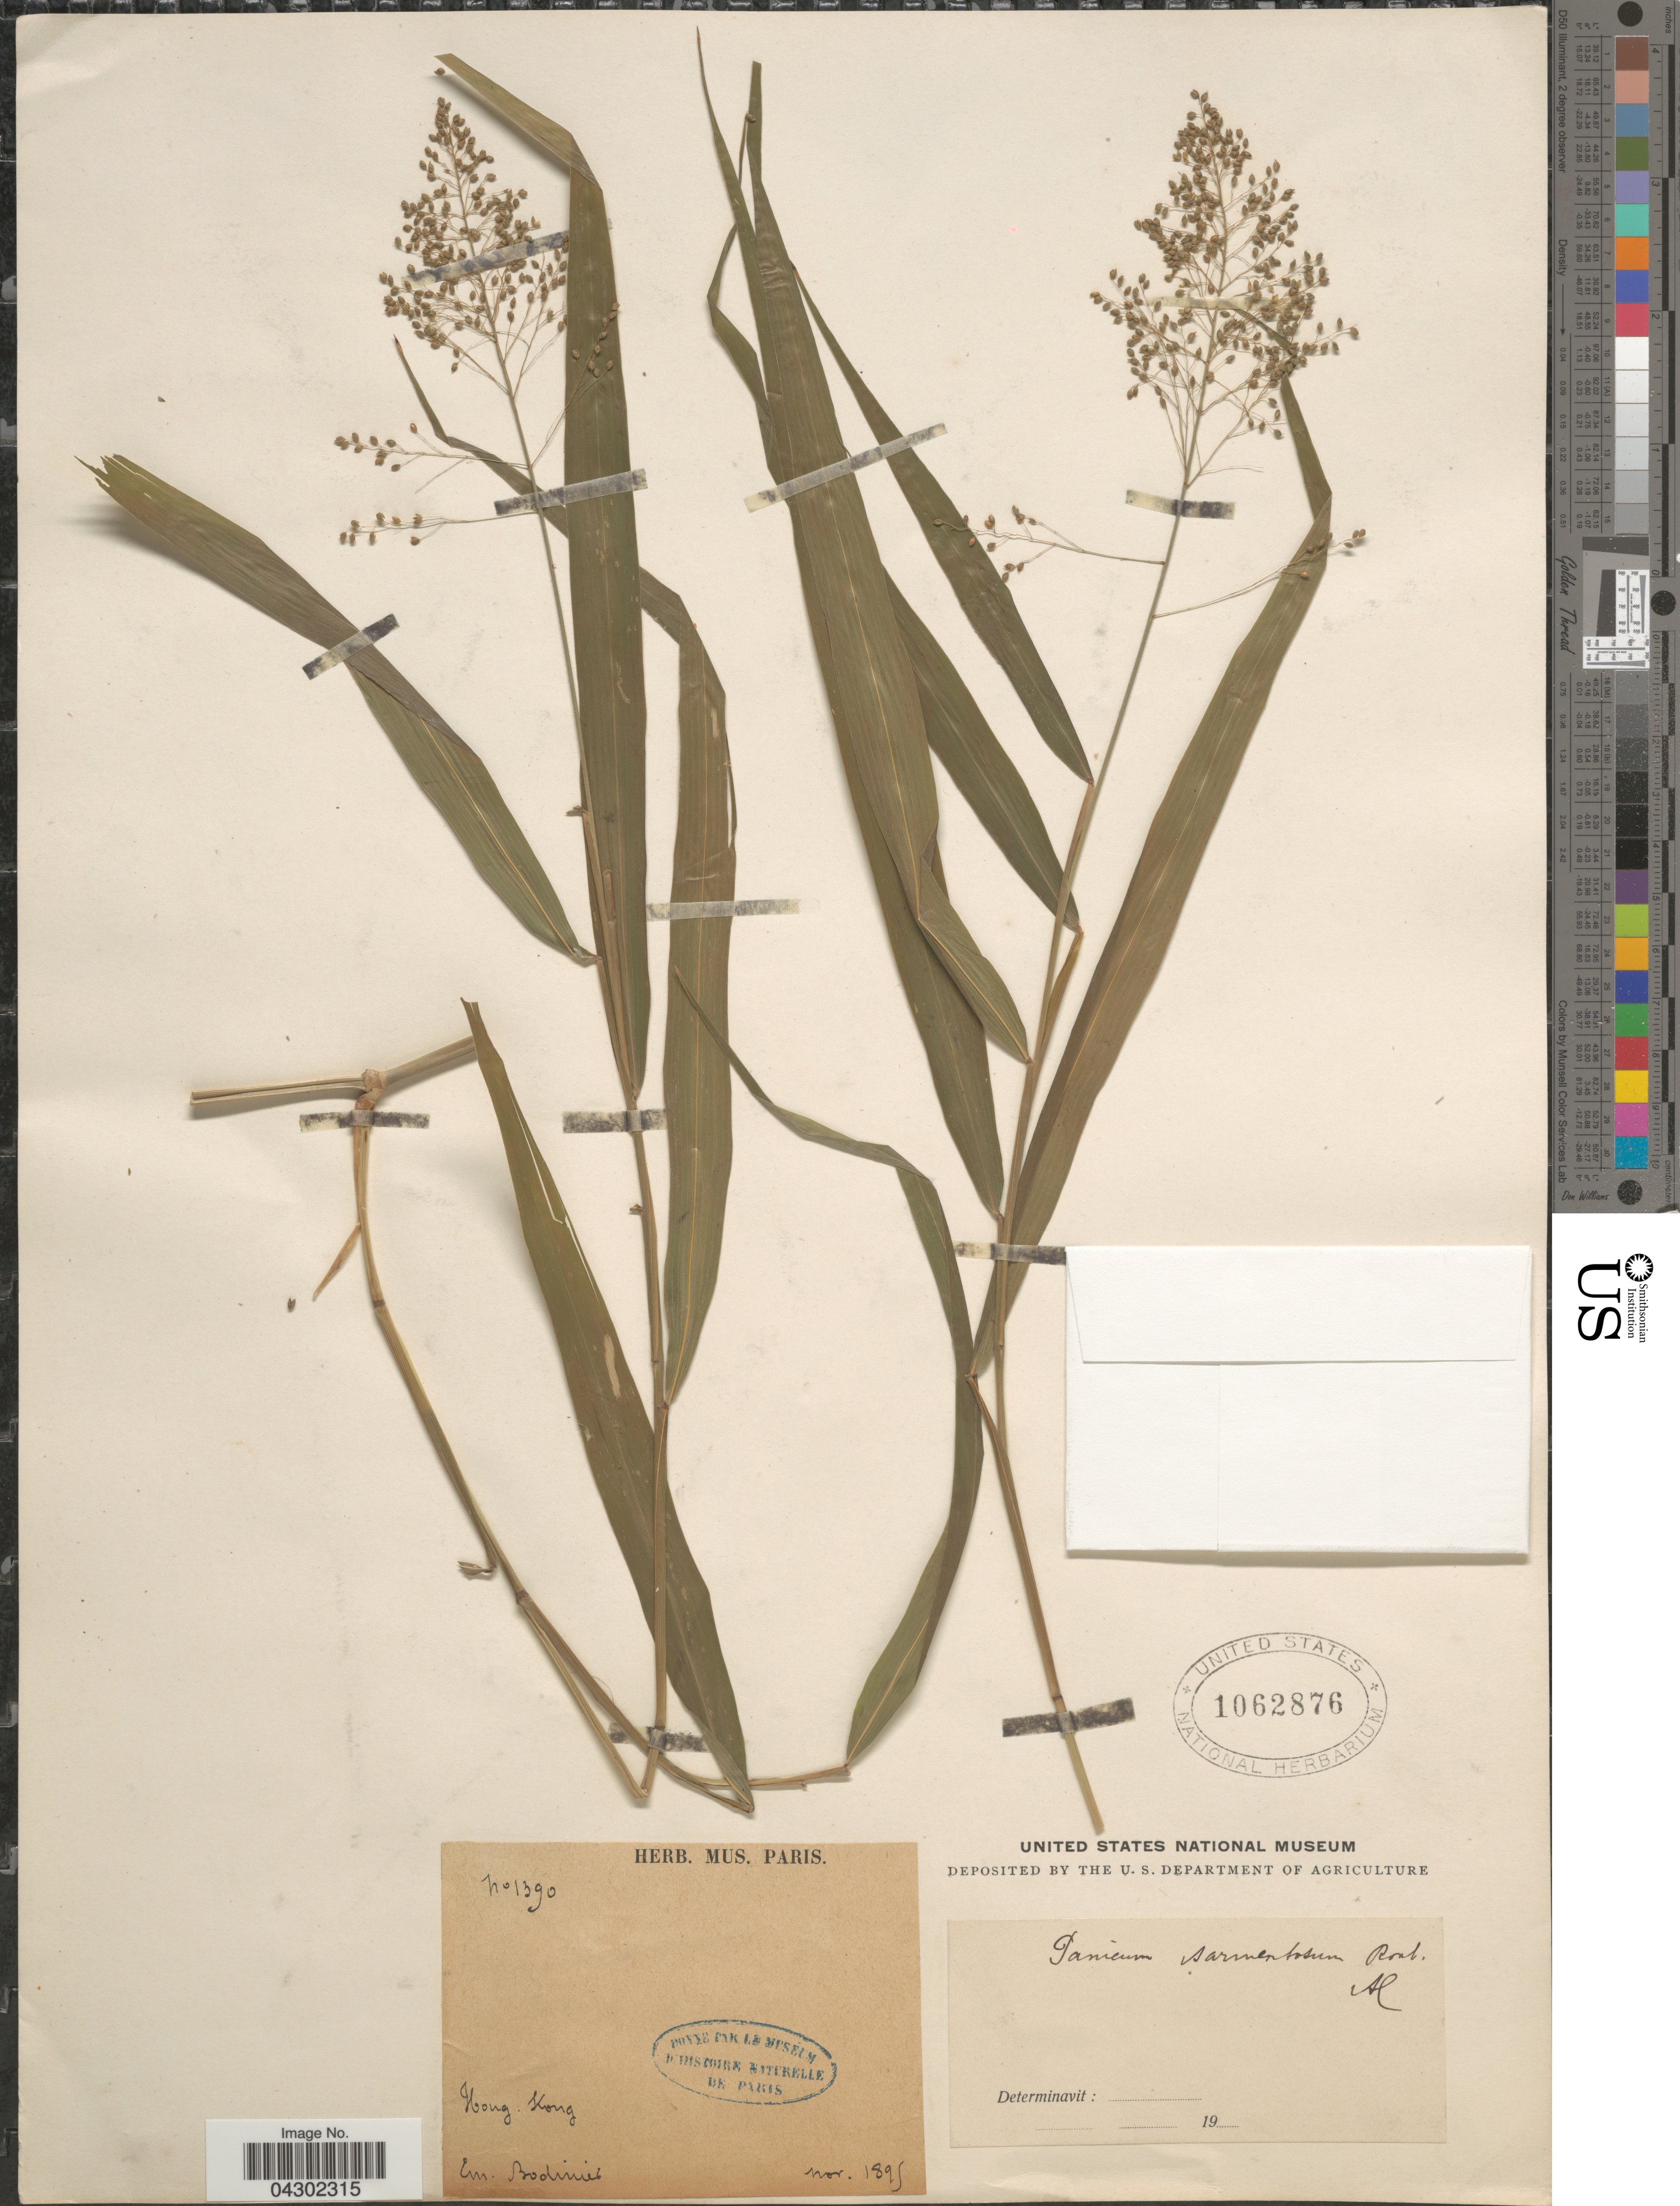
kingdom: Plantae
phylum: Tracheophyta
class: Liliopsida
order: Poales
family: Poaceae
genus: Panicum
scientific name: Panicum sarmentosum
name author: Roxb.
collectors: E. Bodinier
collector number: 1390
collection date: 1895-11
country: China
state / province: Hong Kong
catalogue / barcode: US 1062876